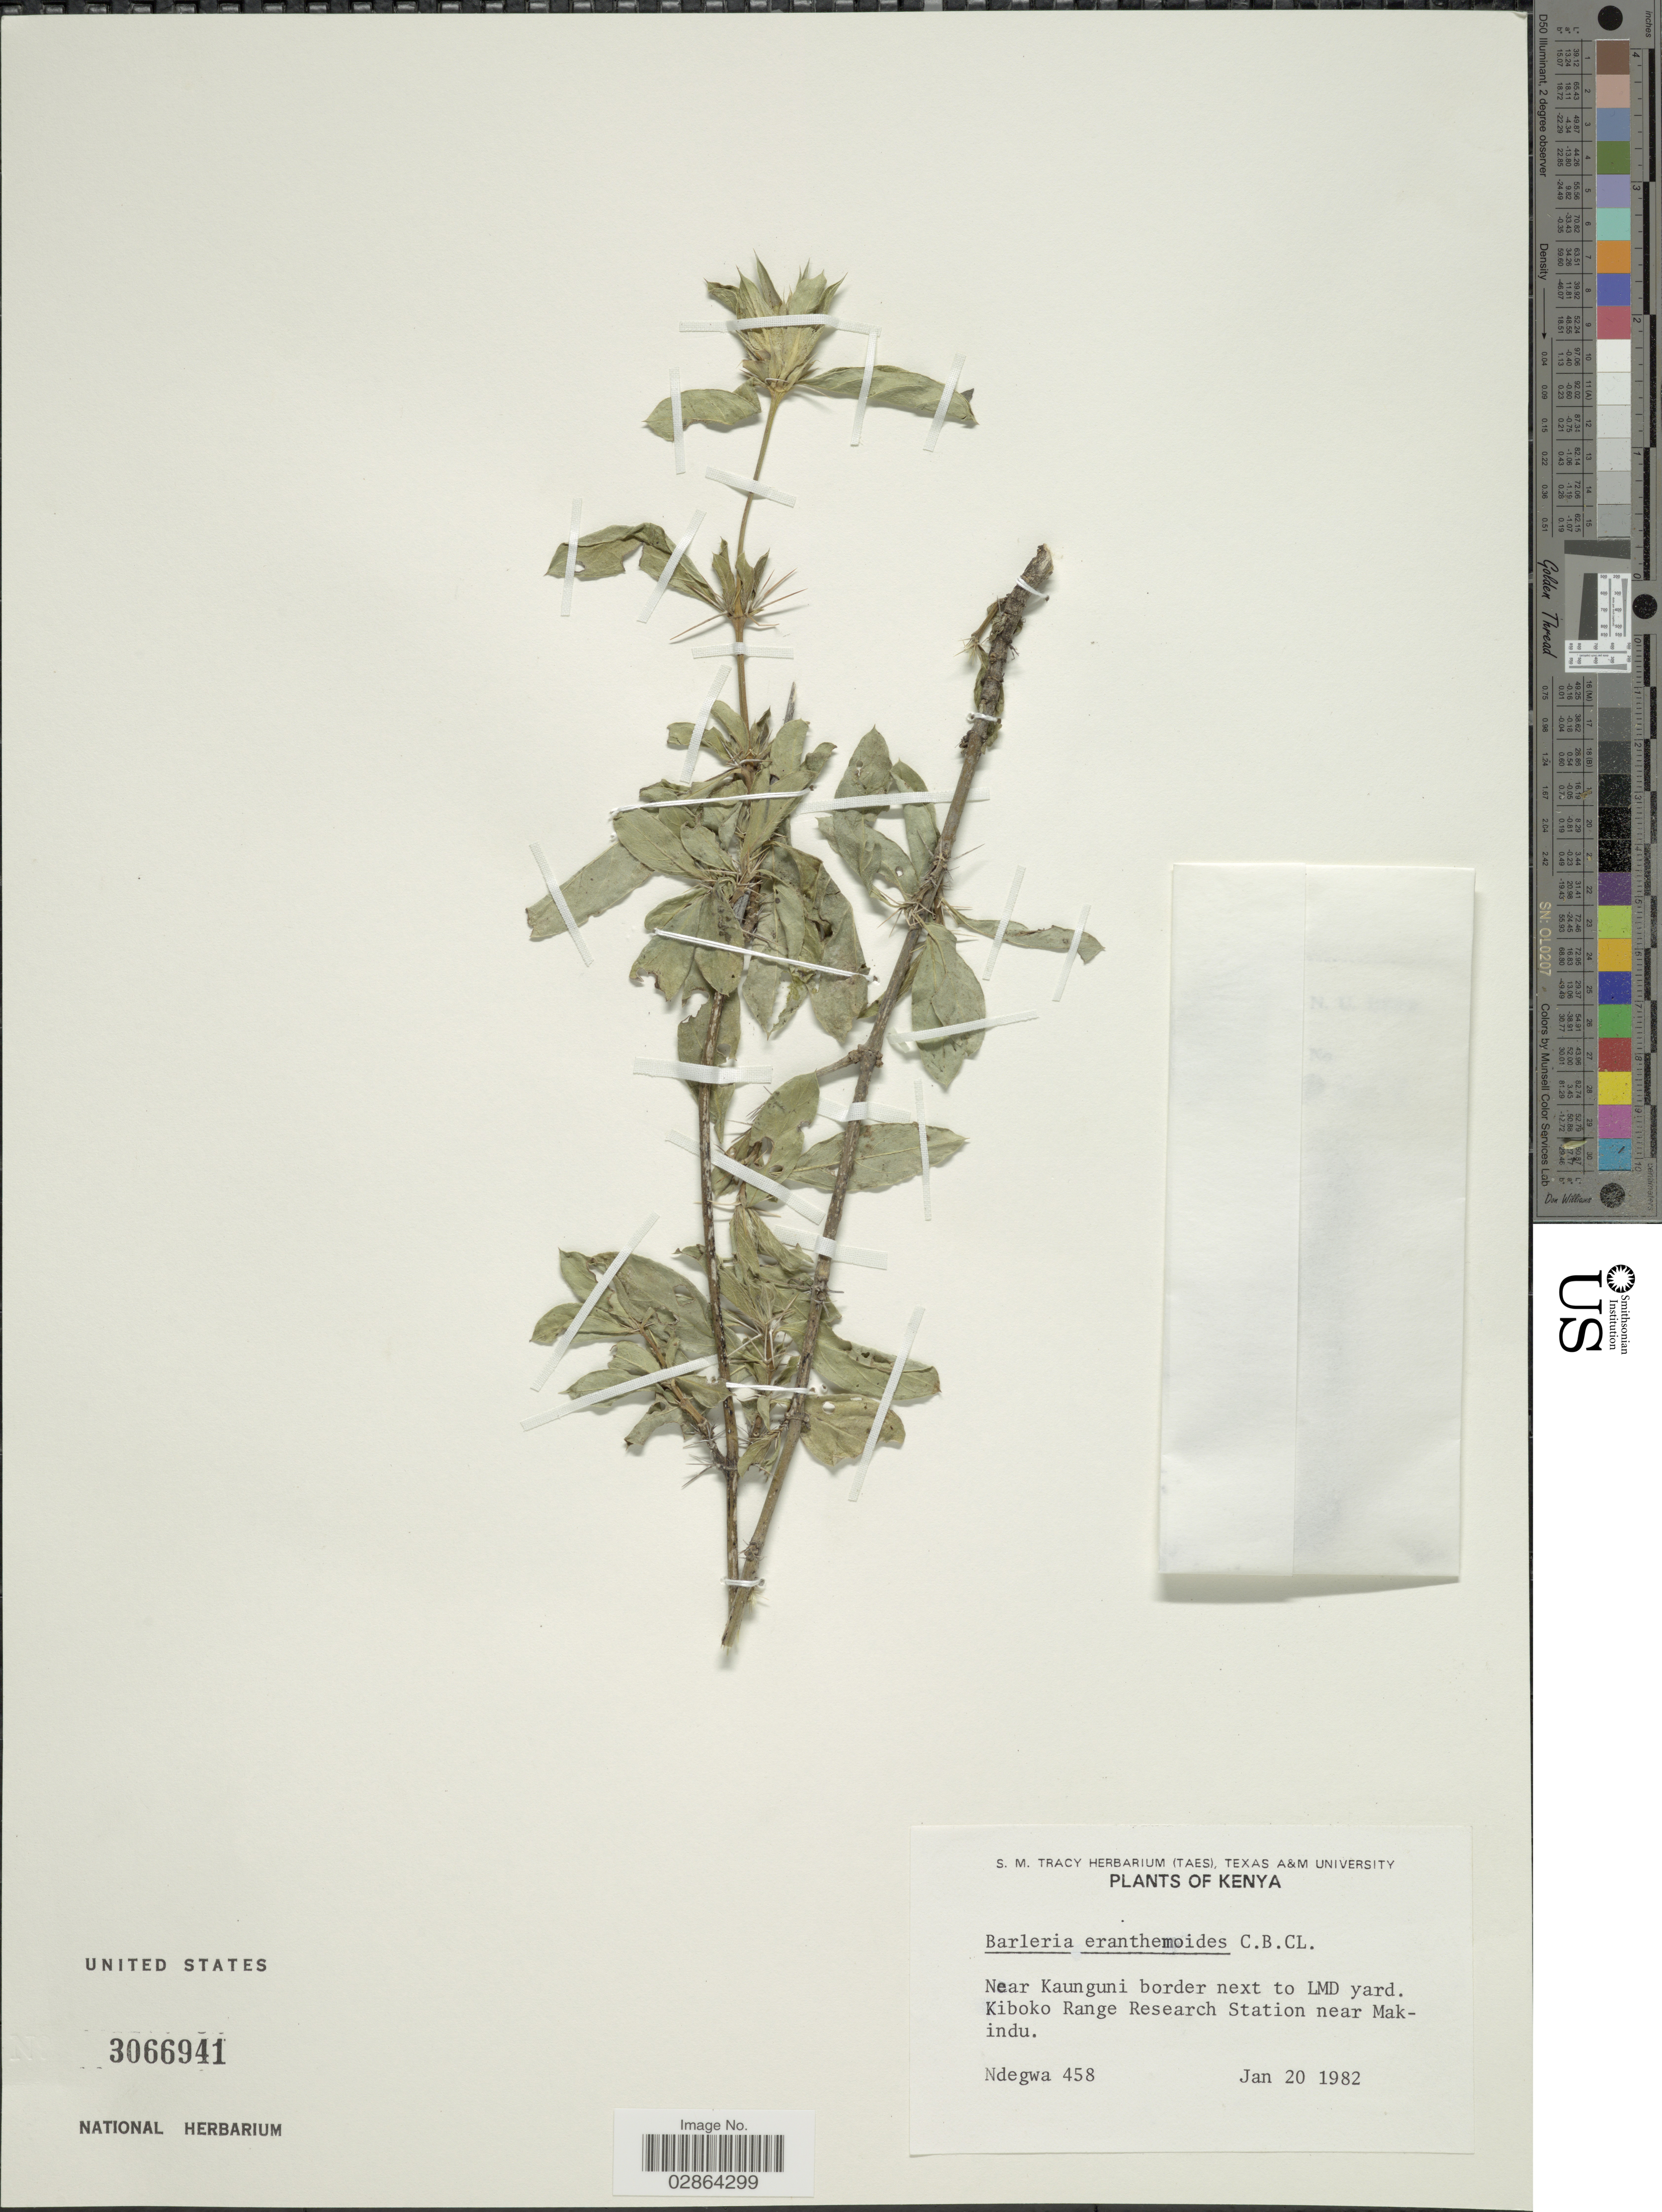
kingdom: Plantae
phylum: Tracheophyta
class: Magnoliopsida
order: Lamiales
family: Acanthaceae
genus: Barleria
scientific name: Barleria eranthemoides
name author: R. Br. ex C.B. Clarke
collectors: -. Ndegwa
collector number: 458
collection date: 1982-01-20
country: Kenya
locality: Near Kaunguni border next to LMD yard. Kiboko Range Research Station near Makindu.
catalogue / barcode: US 3066941